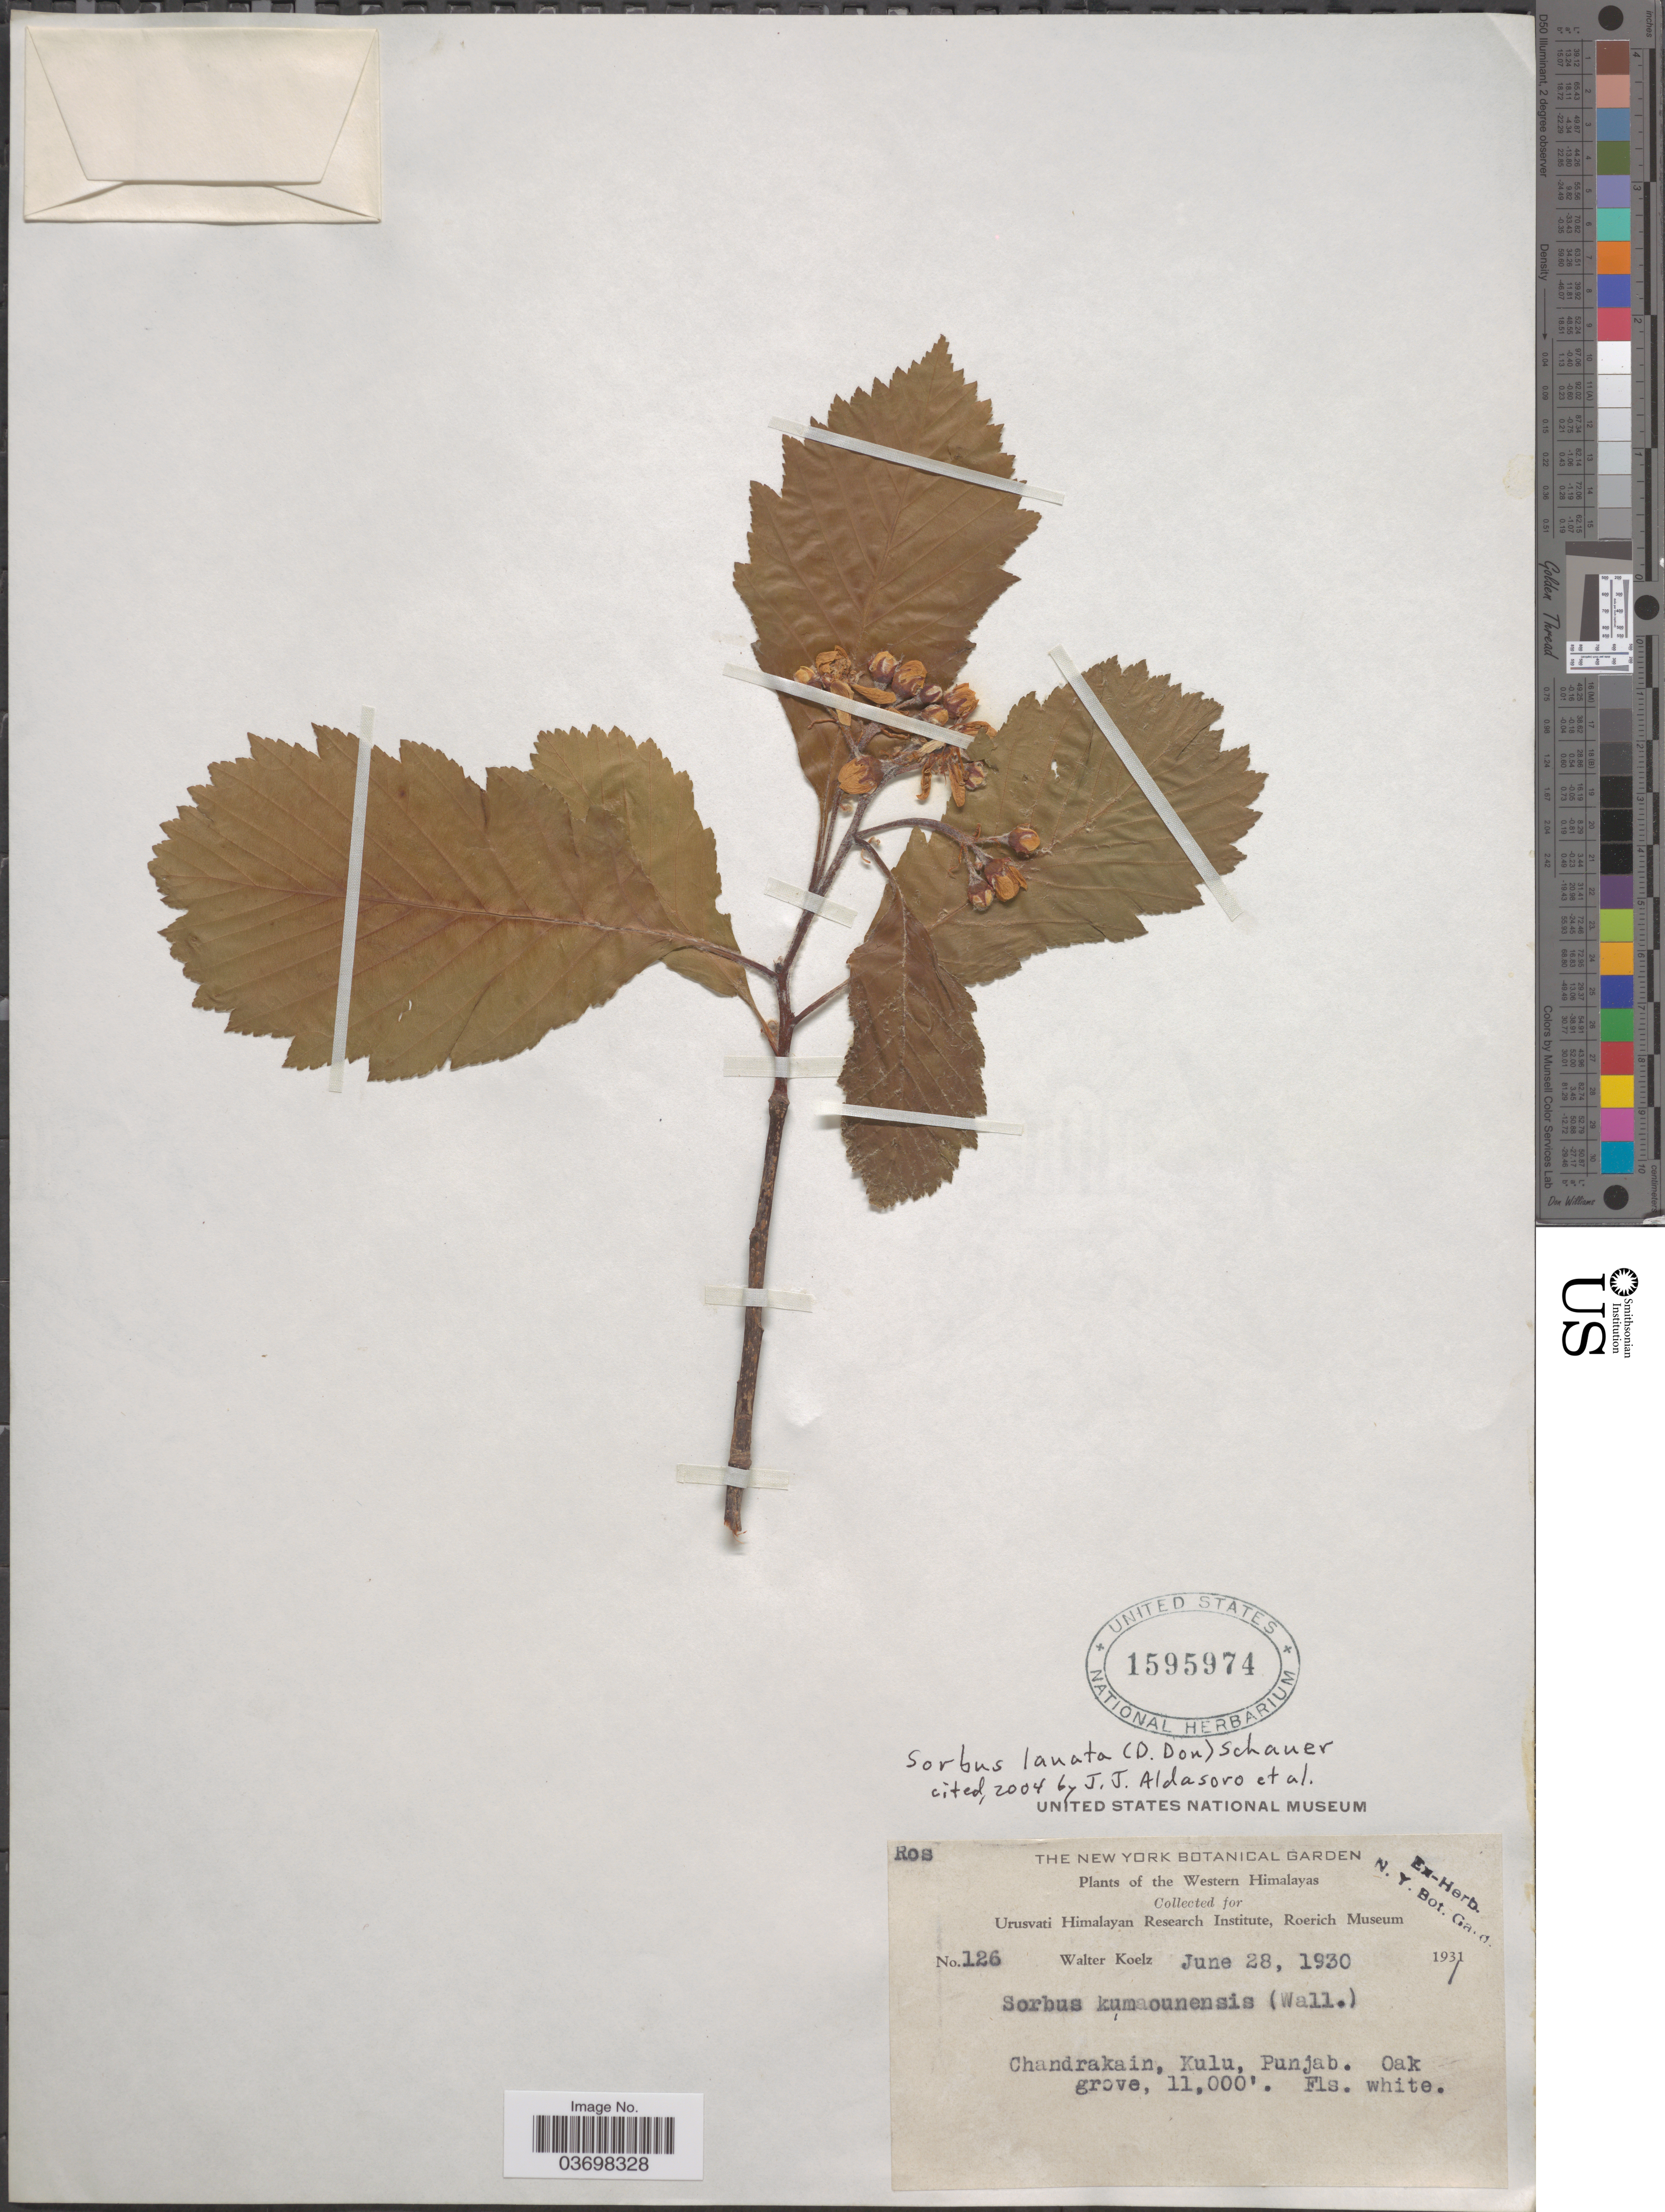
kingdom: Plantae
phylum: Tracheophyta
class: Magnoliopsida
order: Rosales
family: Rosaceae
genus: Sorbus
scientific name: Sorbus lanata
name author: (D. Don) S. Schauer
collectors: W. N. Koelz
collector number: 126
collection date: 1930-06-28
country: India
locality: Western Himalayas. Chandrakain, Kulu. Punjab.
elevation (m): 3353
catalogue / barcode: US 1595974